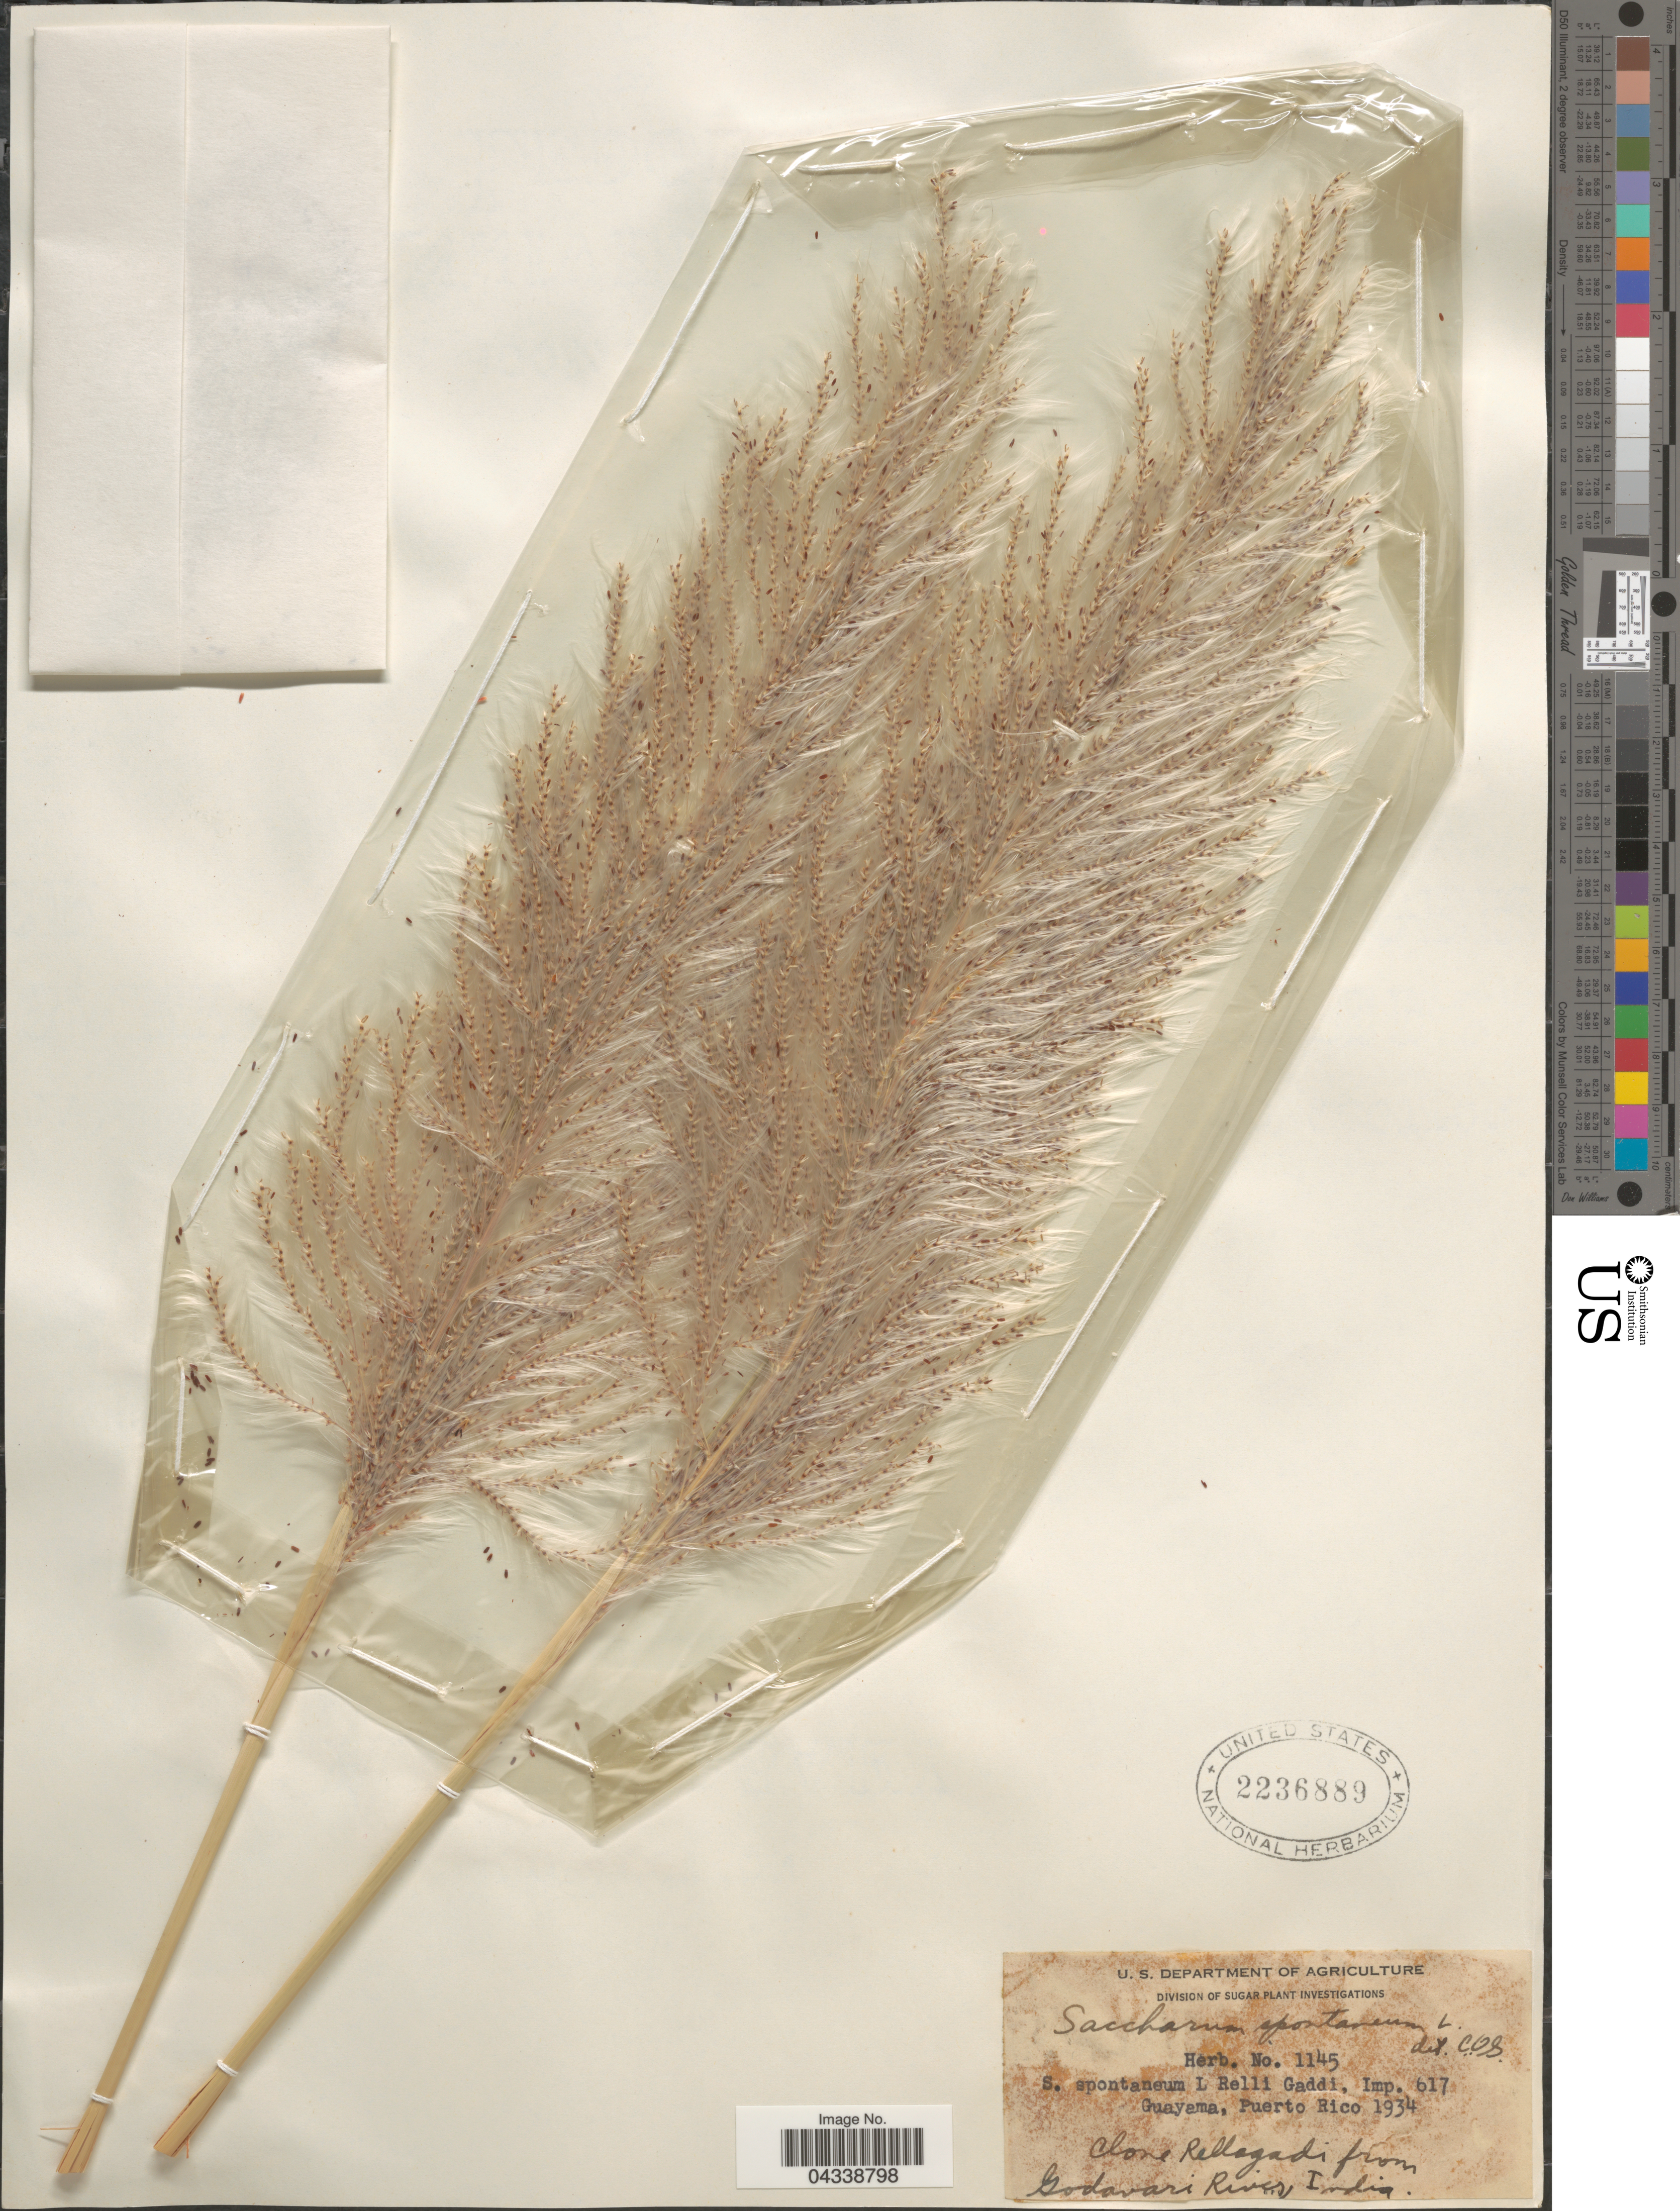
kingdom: Plantae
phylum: Tracheophyta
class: Liliopsida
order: Poales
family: Poaceae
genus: Saccharum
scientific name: Saccharum spontaneum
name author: L.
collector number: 1145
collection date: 1934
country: Puerto Rico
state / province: Guayama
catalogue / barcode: US 2236889